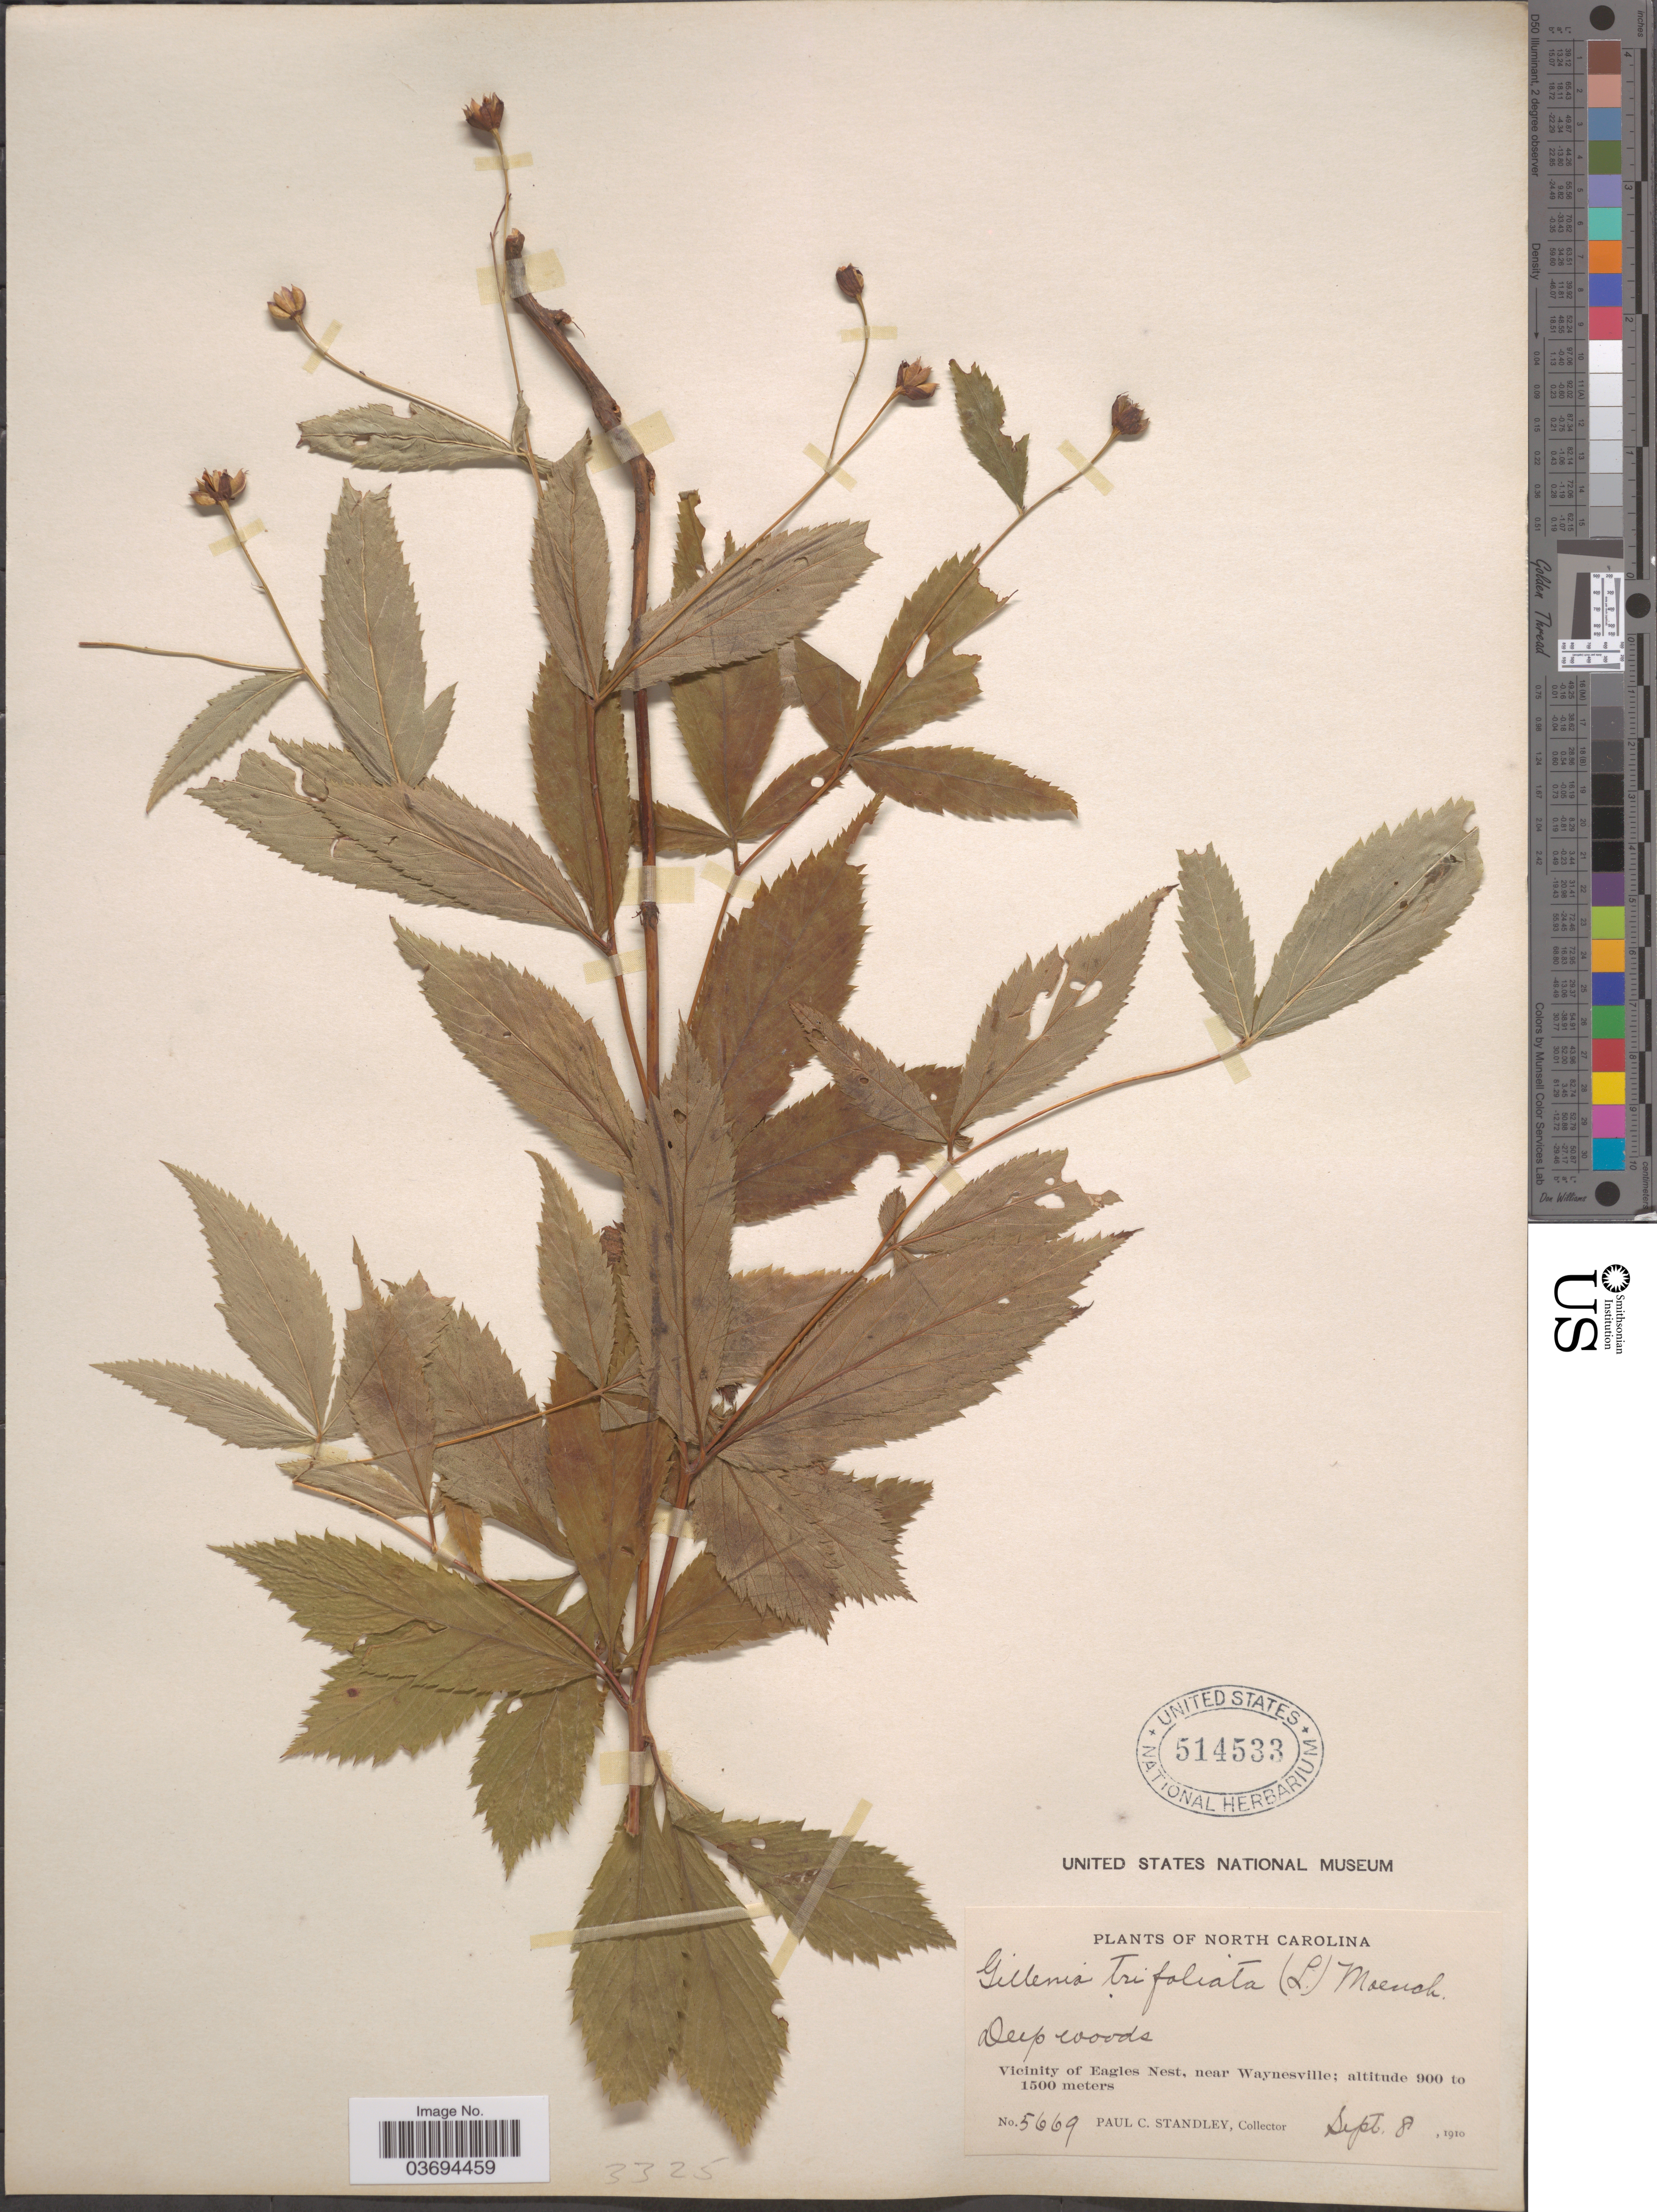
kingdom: Plantae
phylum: Tracheophyta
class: Magnoliopsida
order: Rosales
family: Rosaceae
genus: Gillenia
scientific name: Gillenia trifoliata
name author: (L.) Moench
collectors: P. C. Standley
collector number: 5669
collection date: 1910-09-08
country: United States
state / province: North Carolina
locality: Vicinity of Eagles Nest, near Waynesville.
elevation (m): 900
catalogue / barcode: US 514533